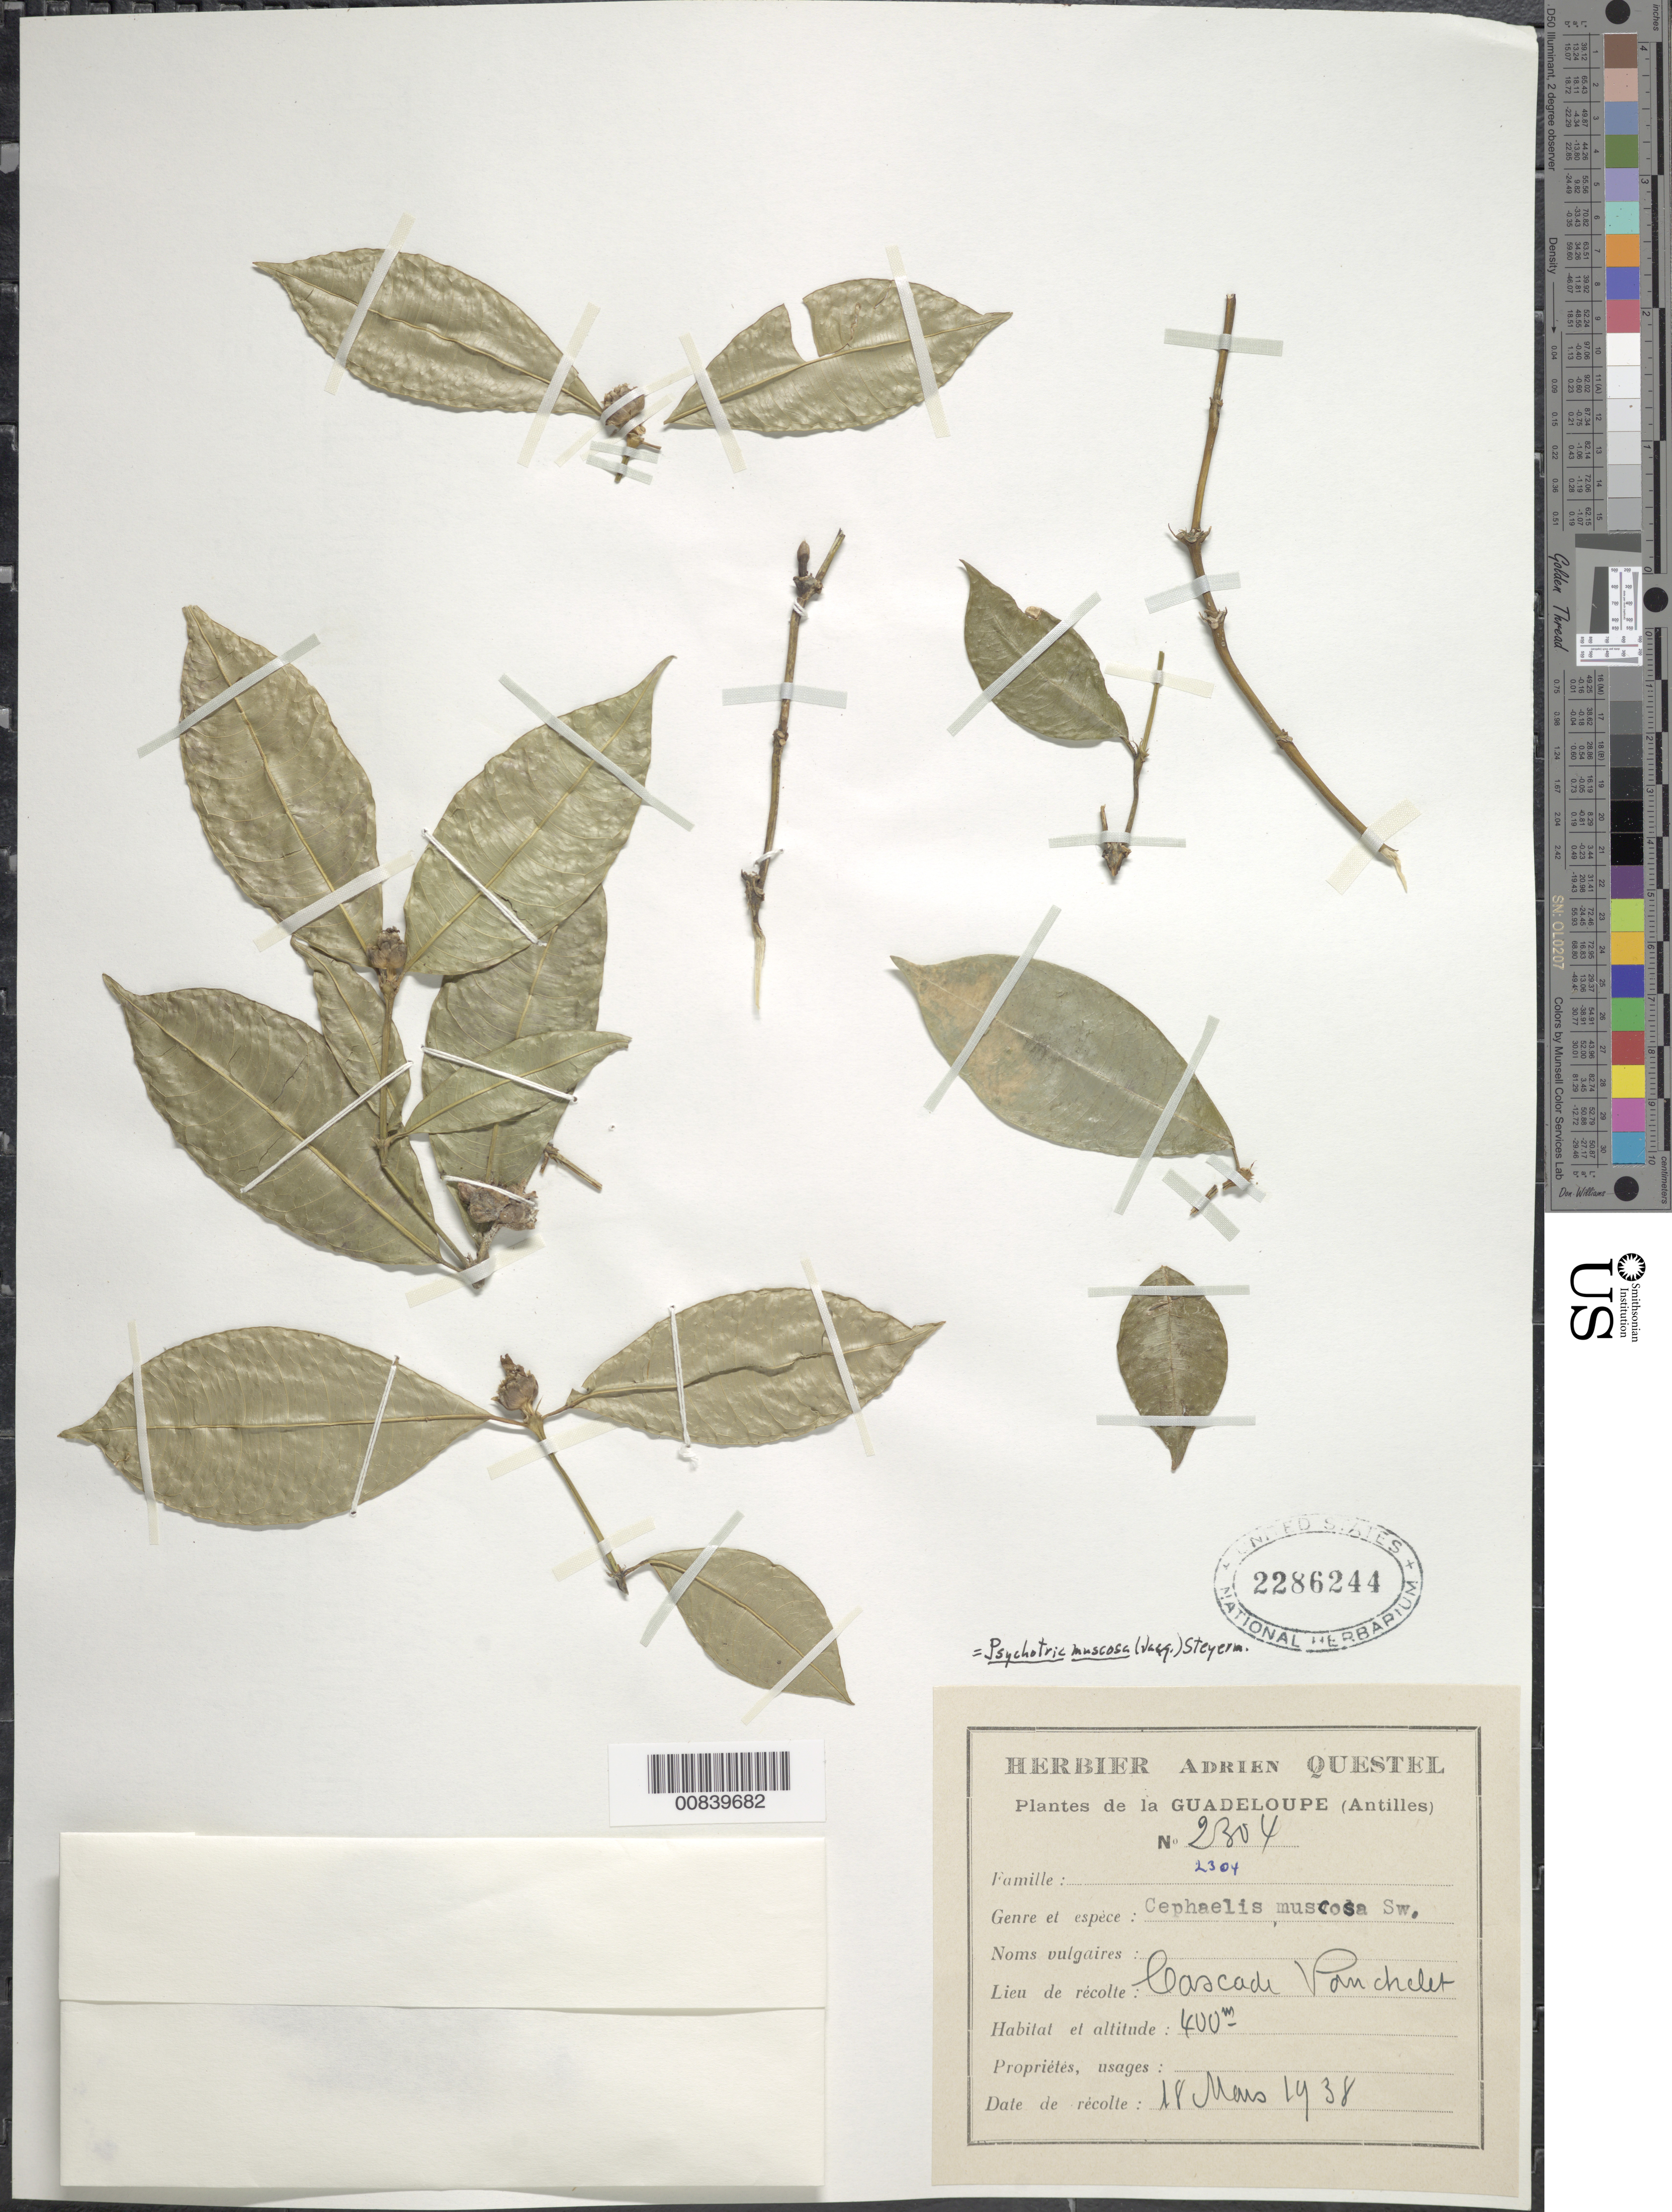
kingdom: Plantae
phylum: Tracheophyta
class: Magnoliopsida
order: Gentianales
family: Rubiaceae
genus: Psychotria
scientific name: Psychotria mucosa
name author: (Jacq.) Steyerm.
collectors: A. Questel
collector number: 2304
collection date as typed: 18 Mar 1938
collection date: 1938-03-18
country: Guadeloupe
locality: Cascade Vanchelet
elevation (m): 400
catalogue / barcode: US 2286244